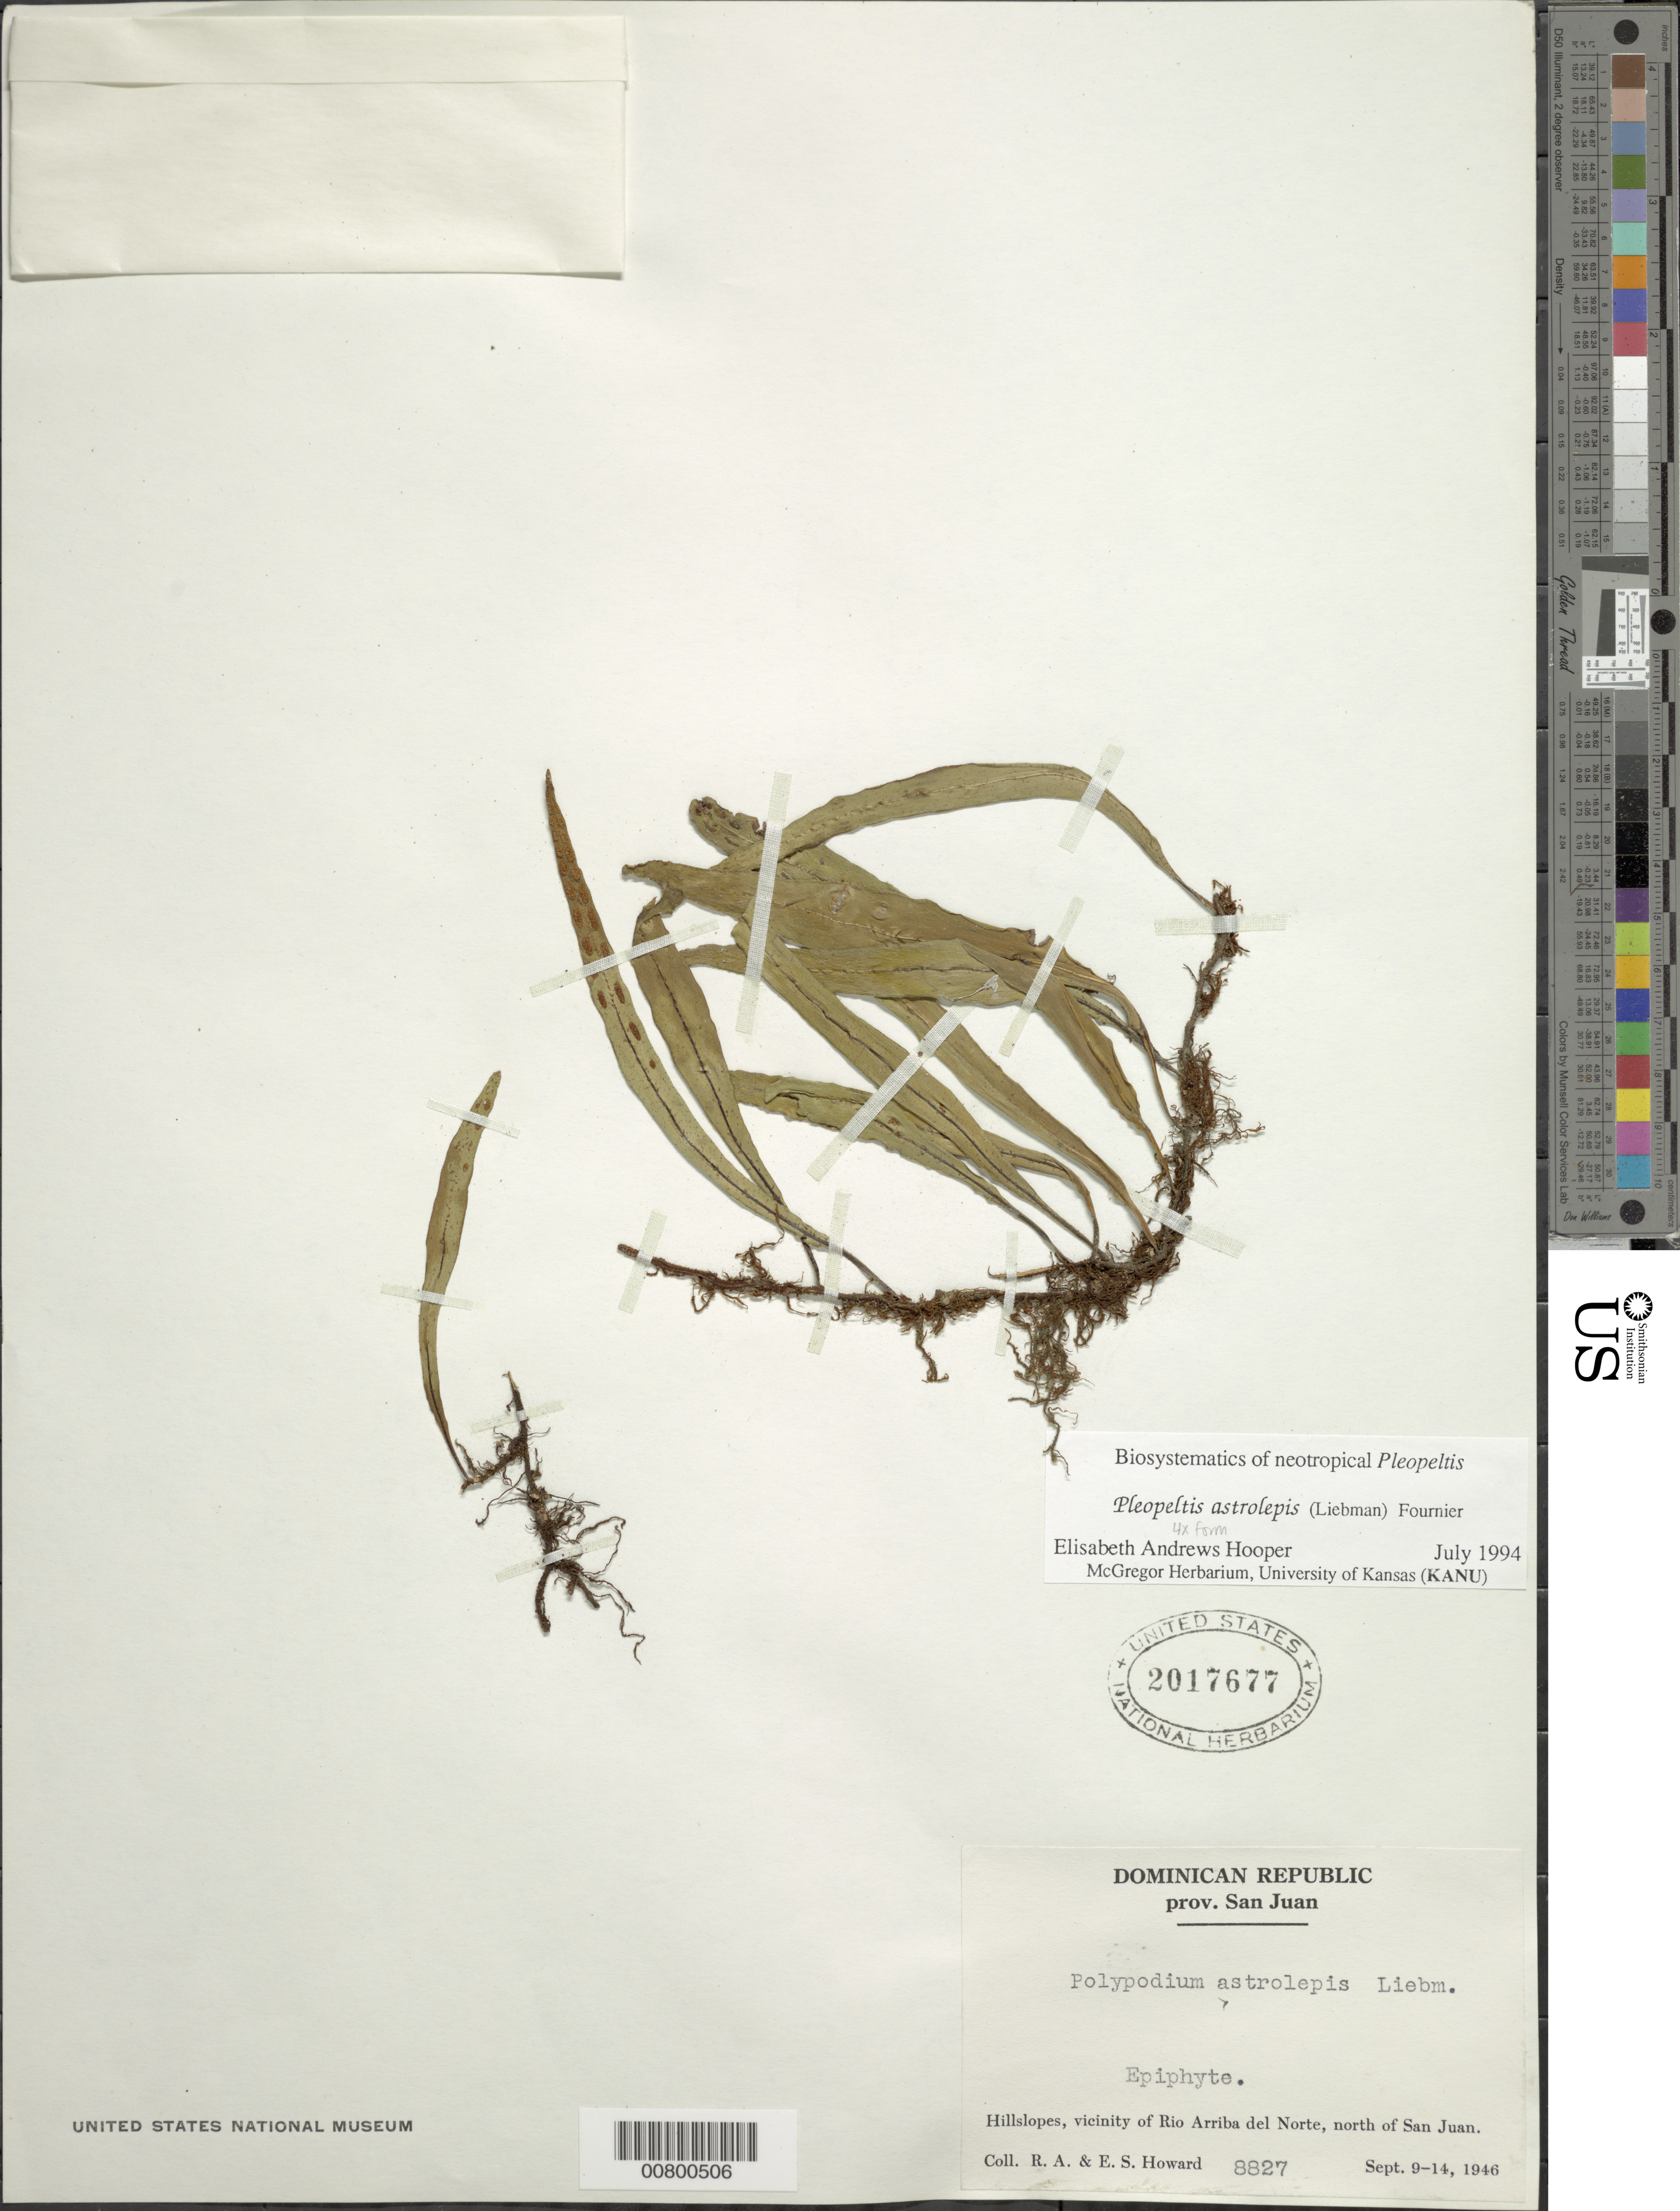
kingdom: Plantae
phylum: Tracheophyta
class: Polypodiopsida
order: Polypodiales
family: Polypodiaceae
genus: Pleopeltis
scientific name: Pleopeltis astrolepis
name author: (Liebm.) E. Fourn.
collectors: R. A. Howard & E. S. Howard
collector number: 8827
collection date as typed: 09 Sep 1946 to 14 Sep 1946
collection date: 1946-09-09/1946-09-14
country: Dominican Republic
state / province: San Juan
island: Hispaniola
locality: Río Arriba del Norte, N of San Juan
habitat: Hillslopes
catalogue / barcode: US 2017677